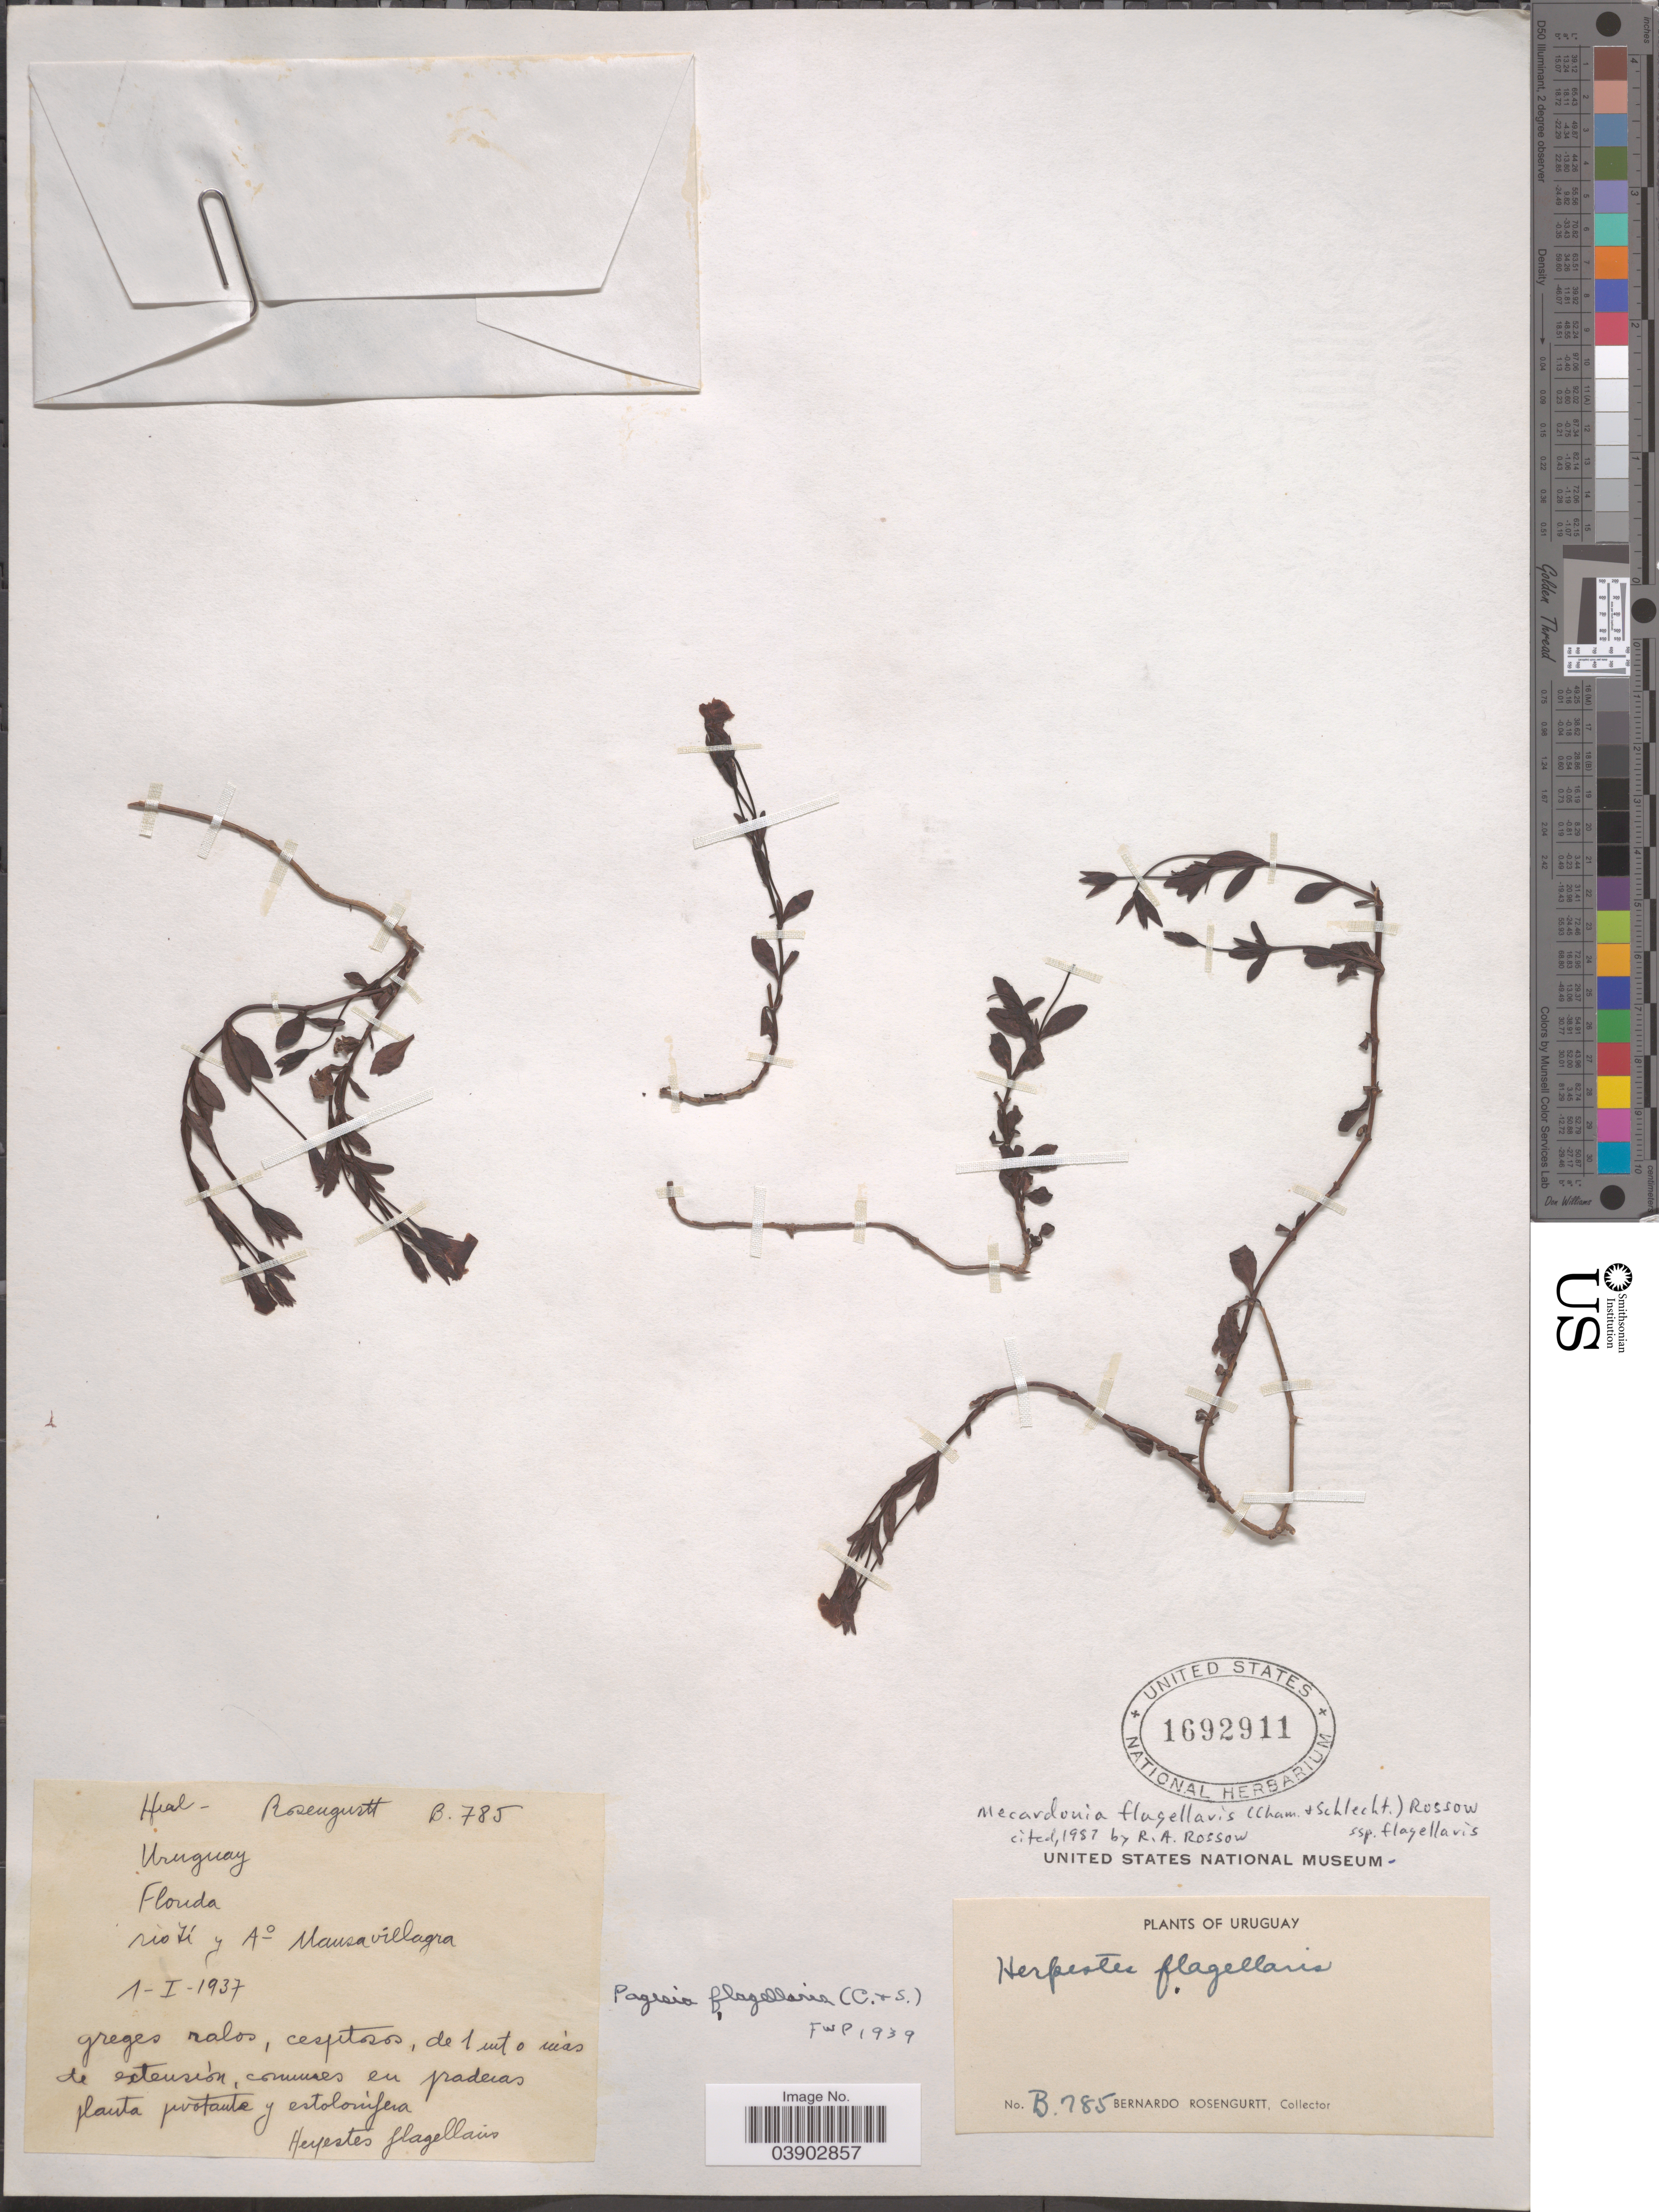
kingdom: Plantae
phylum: Tracheophyta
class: Magnoliopsida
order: Lamiales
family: Plantaginaceae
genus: Mecardonia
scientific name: Mecardonia flagellaris subsp. flagellaris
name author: (Cham. & Schltdl.) Rossow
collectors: B. Rosengurtt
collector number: B.785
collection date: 1937-01-01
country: Uruguay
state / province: Florida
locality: Florida. Río Yi y A° Mansavillagra.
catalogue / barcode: US 1692911